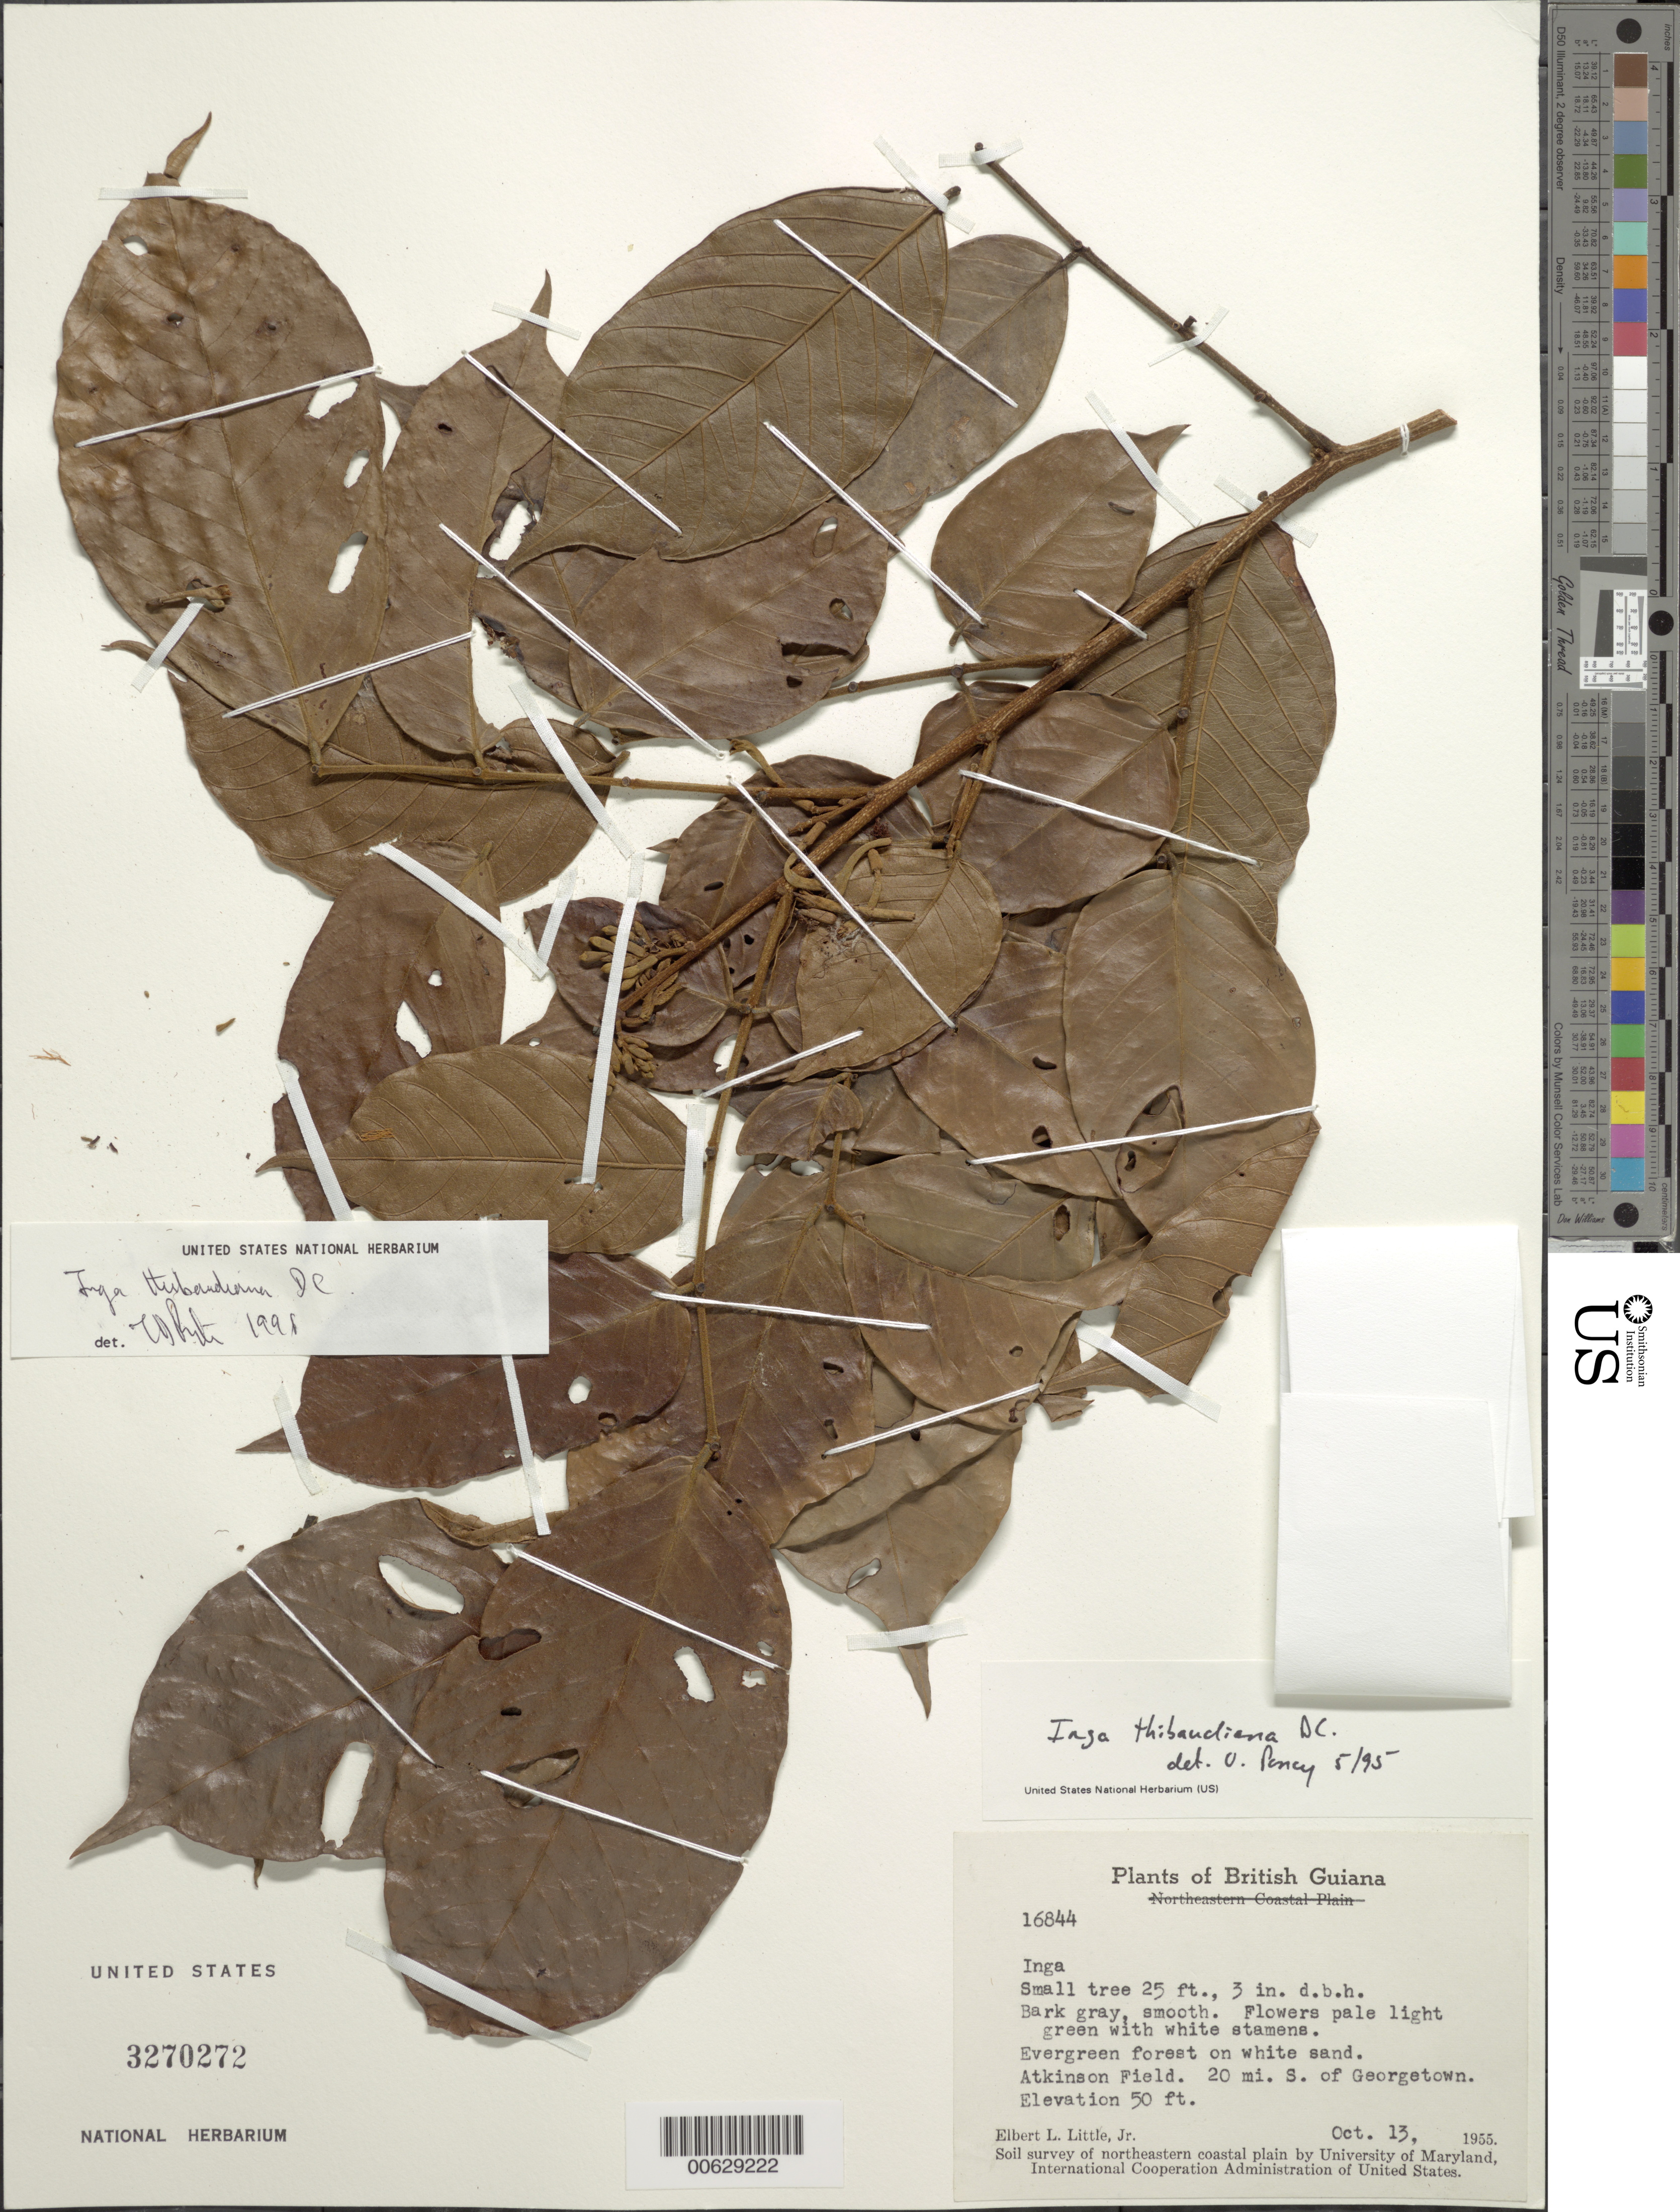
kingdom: Plantae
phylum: Tracheophyta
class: Magnoliopsida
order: Fabales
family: Fabaceae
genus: Inga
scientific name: Inga thibaudiana subsp. thibaudiana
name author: DC.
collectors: E. L. Little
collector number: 16844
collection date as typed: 13-Oct-55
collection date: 1955-10-13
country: Guyana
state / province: Demerara-Mahaica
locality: Atkinson Field, 20 mi. S of Georgetown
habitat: Evergreen forest on white sand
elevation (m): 15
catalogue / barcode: US 3270272